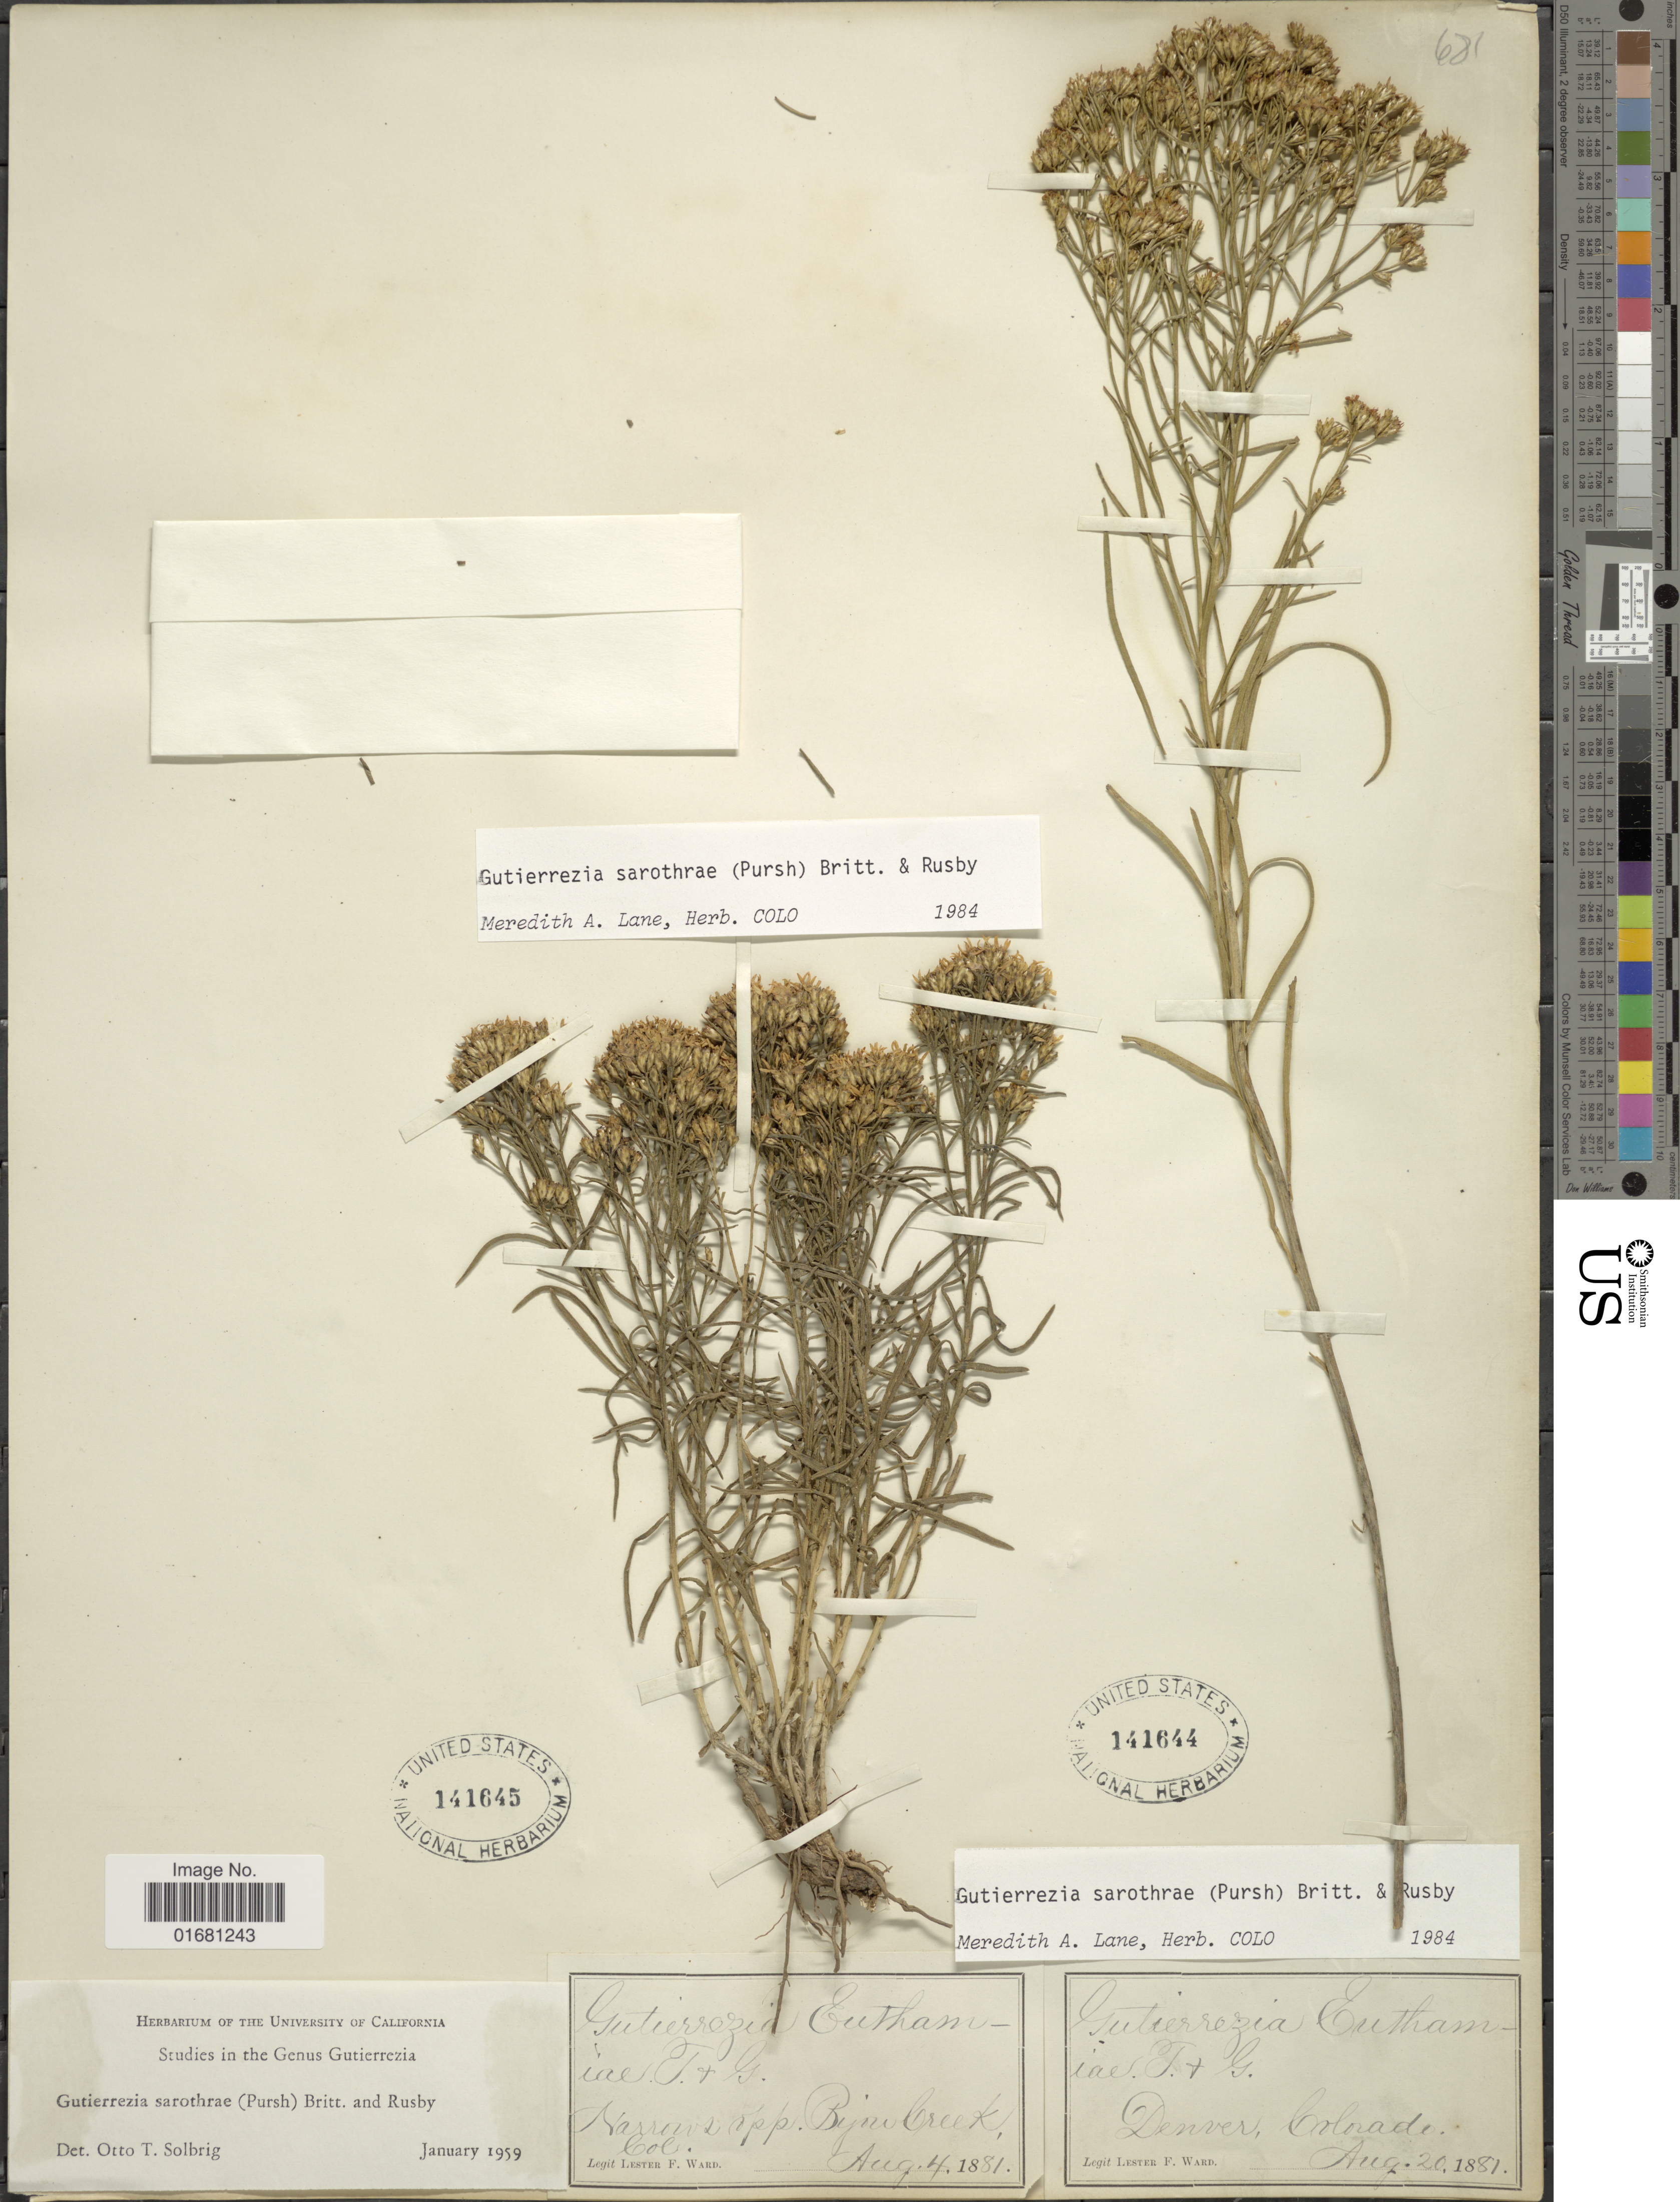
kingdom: Plantae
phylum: Tracheophyta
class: Magnoliopsida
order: Asterales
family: Asteraceae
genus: Gutierrezia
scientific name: Gutierrezia sarothrae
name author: (Pursh) Britton & Rusby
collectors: L. F. Ward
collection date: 1881-08-04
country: United States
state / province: Colorado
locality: Narrows opp. Byron Creek Col.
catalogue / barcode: US 141645-2